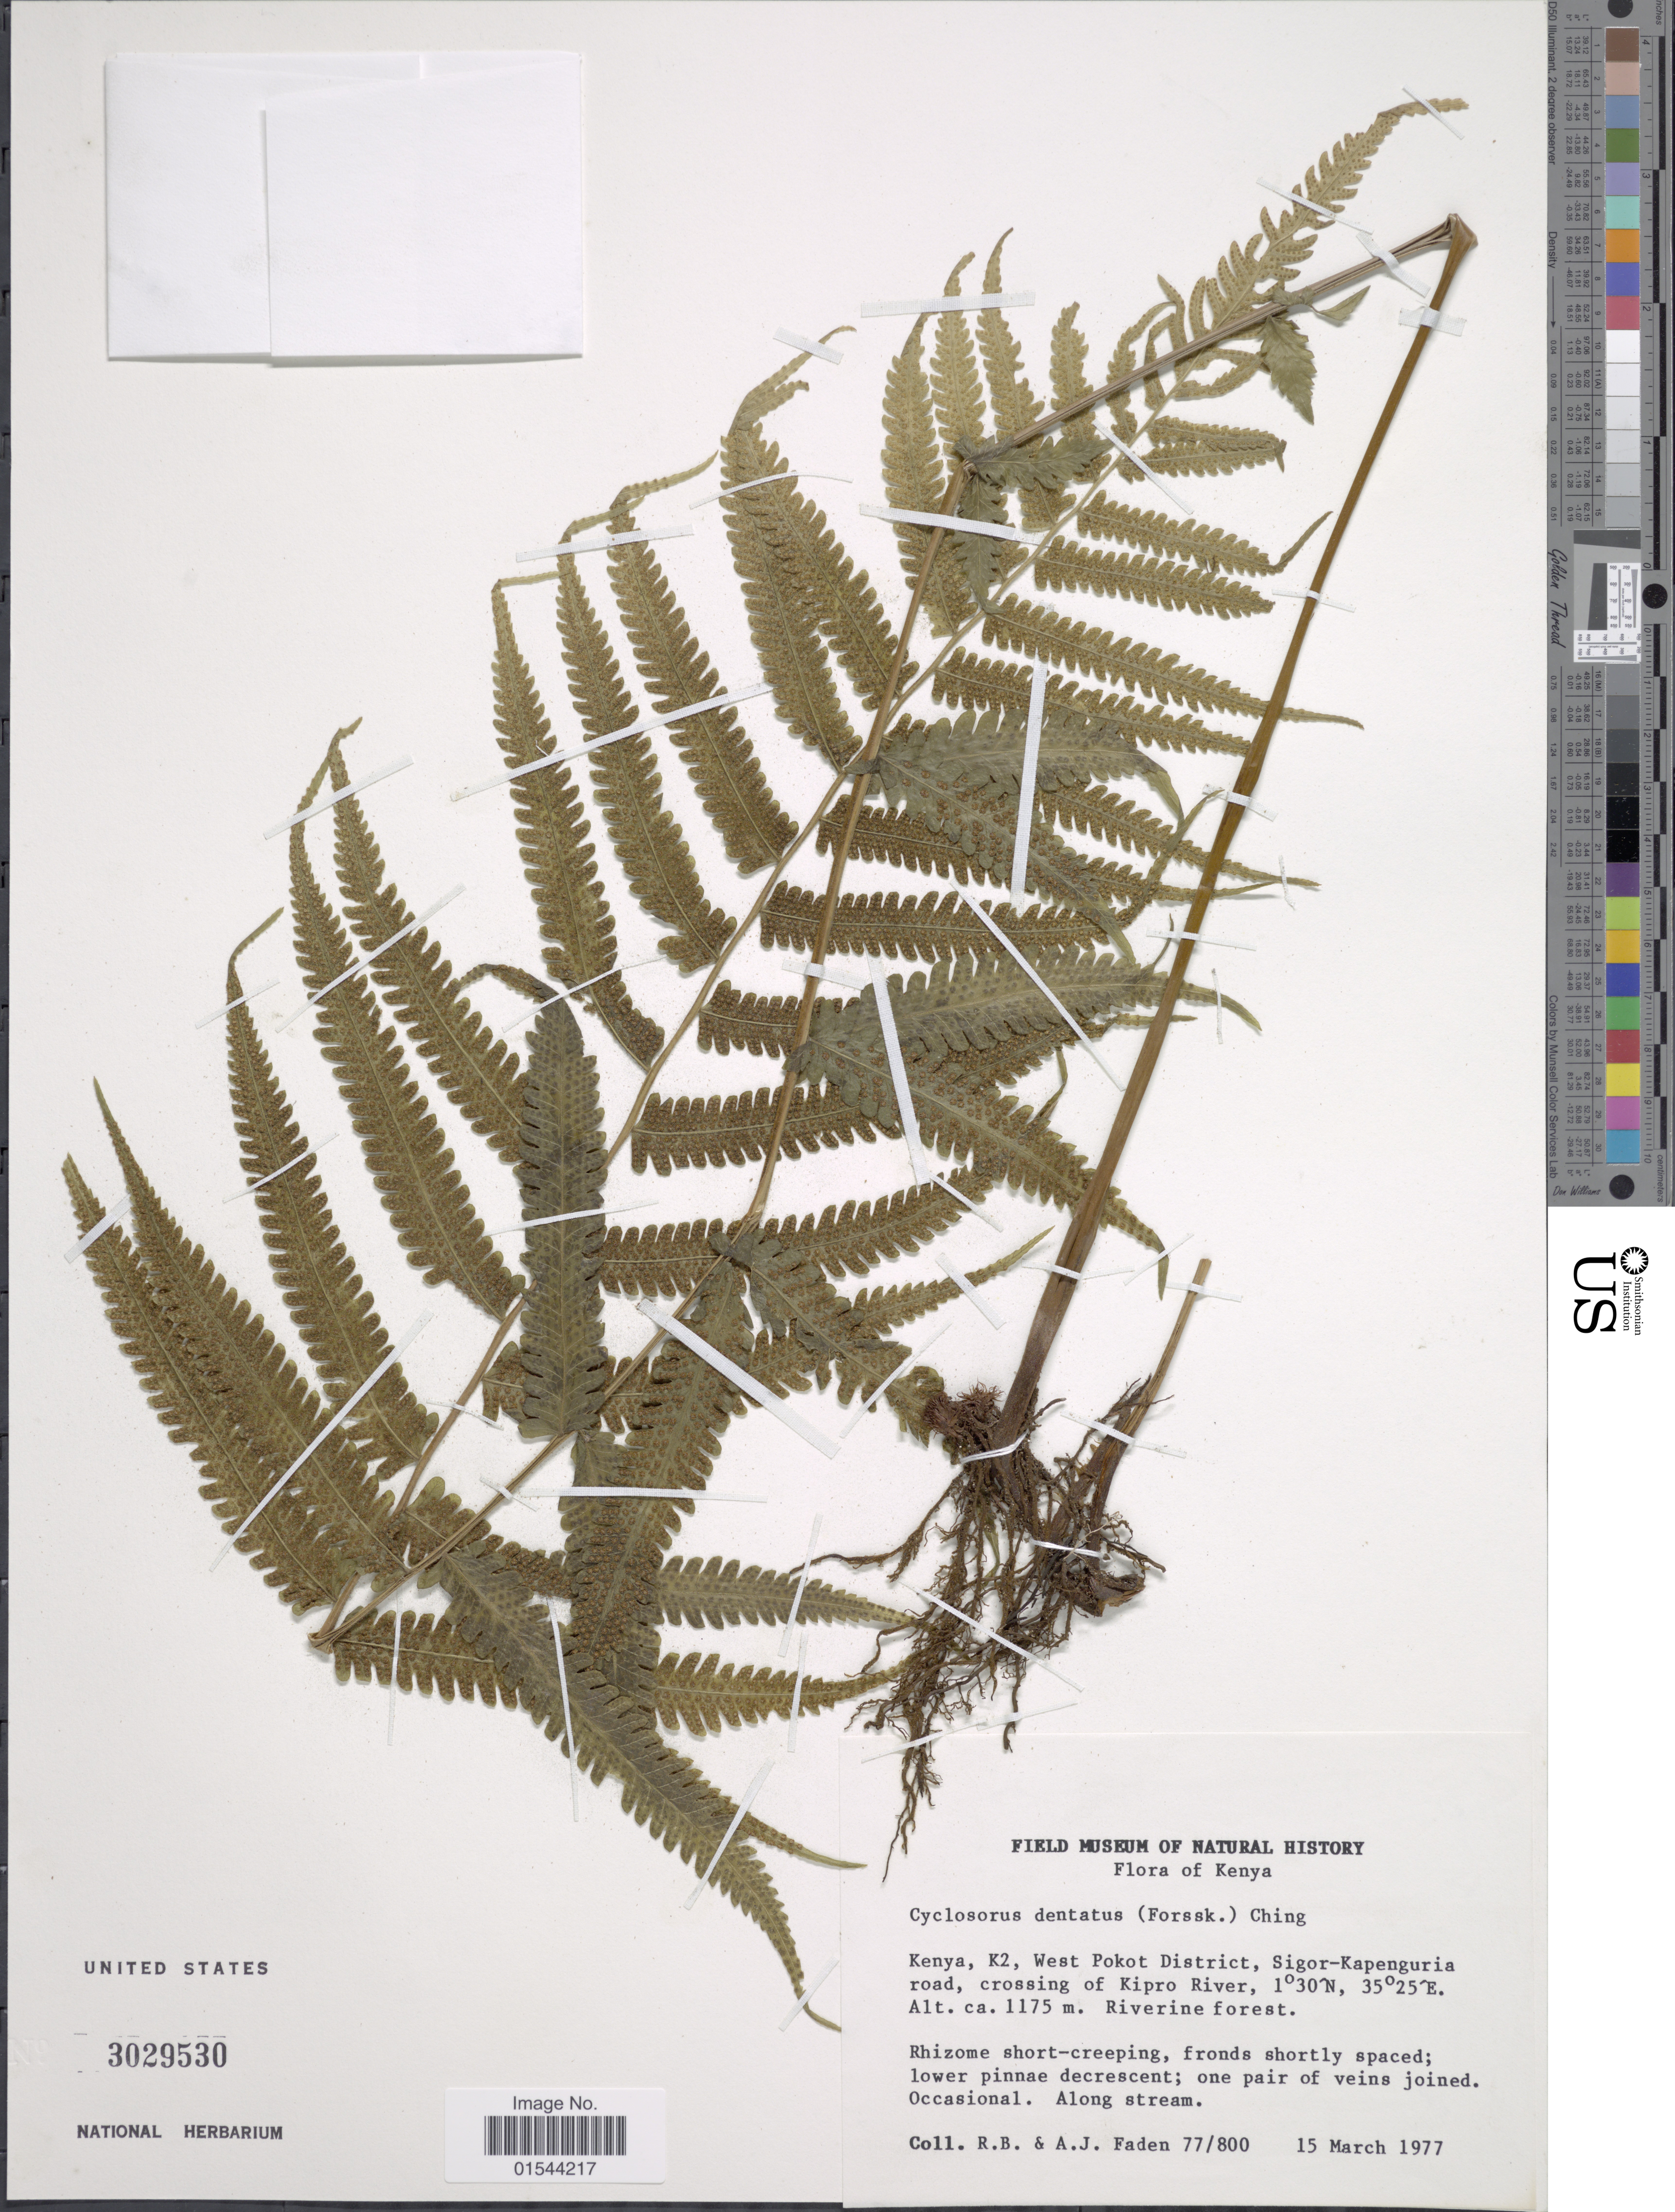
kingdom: Plantae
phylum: Tracheophyta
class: Polypodiopsida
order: Polypodiales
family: Thelypteridaceae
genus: Christella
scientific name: Christella dentata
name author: (Forssk.) Brownsey & Jermy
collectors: R. B. Faden & A. J. Faden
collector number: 77/800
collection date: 1977-03-15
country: Kenya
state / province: West Pokot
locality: K2, West Pokot District, Sigor-Kapenguria road, crossing of Kipro River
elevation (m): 1175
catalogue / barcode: US 3029530